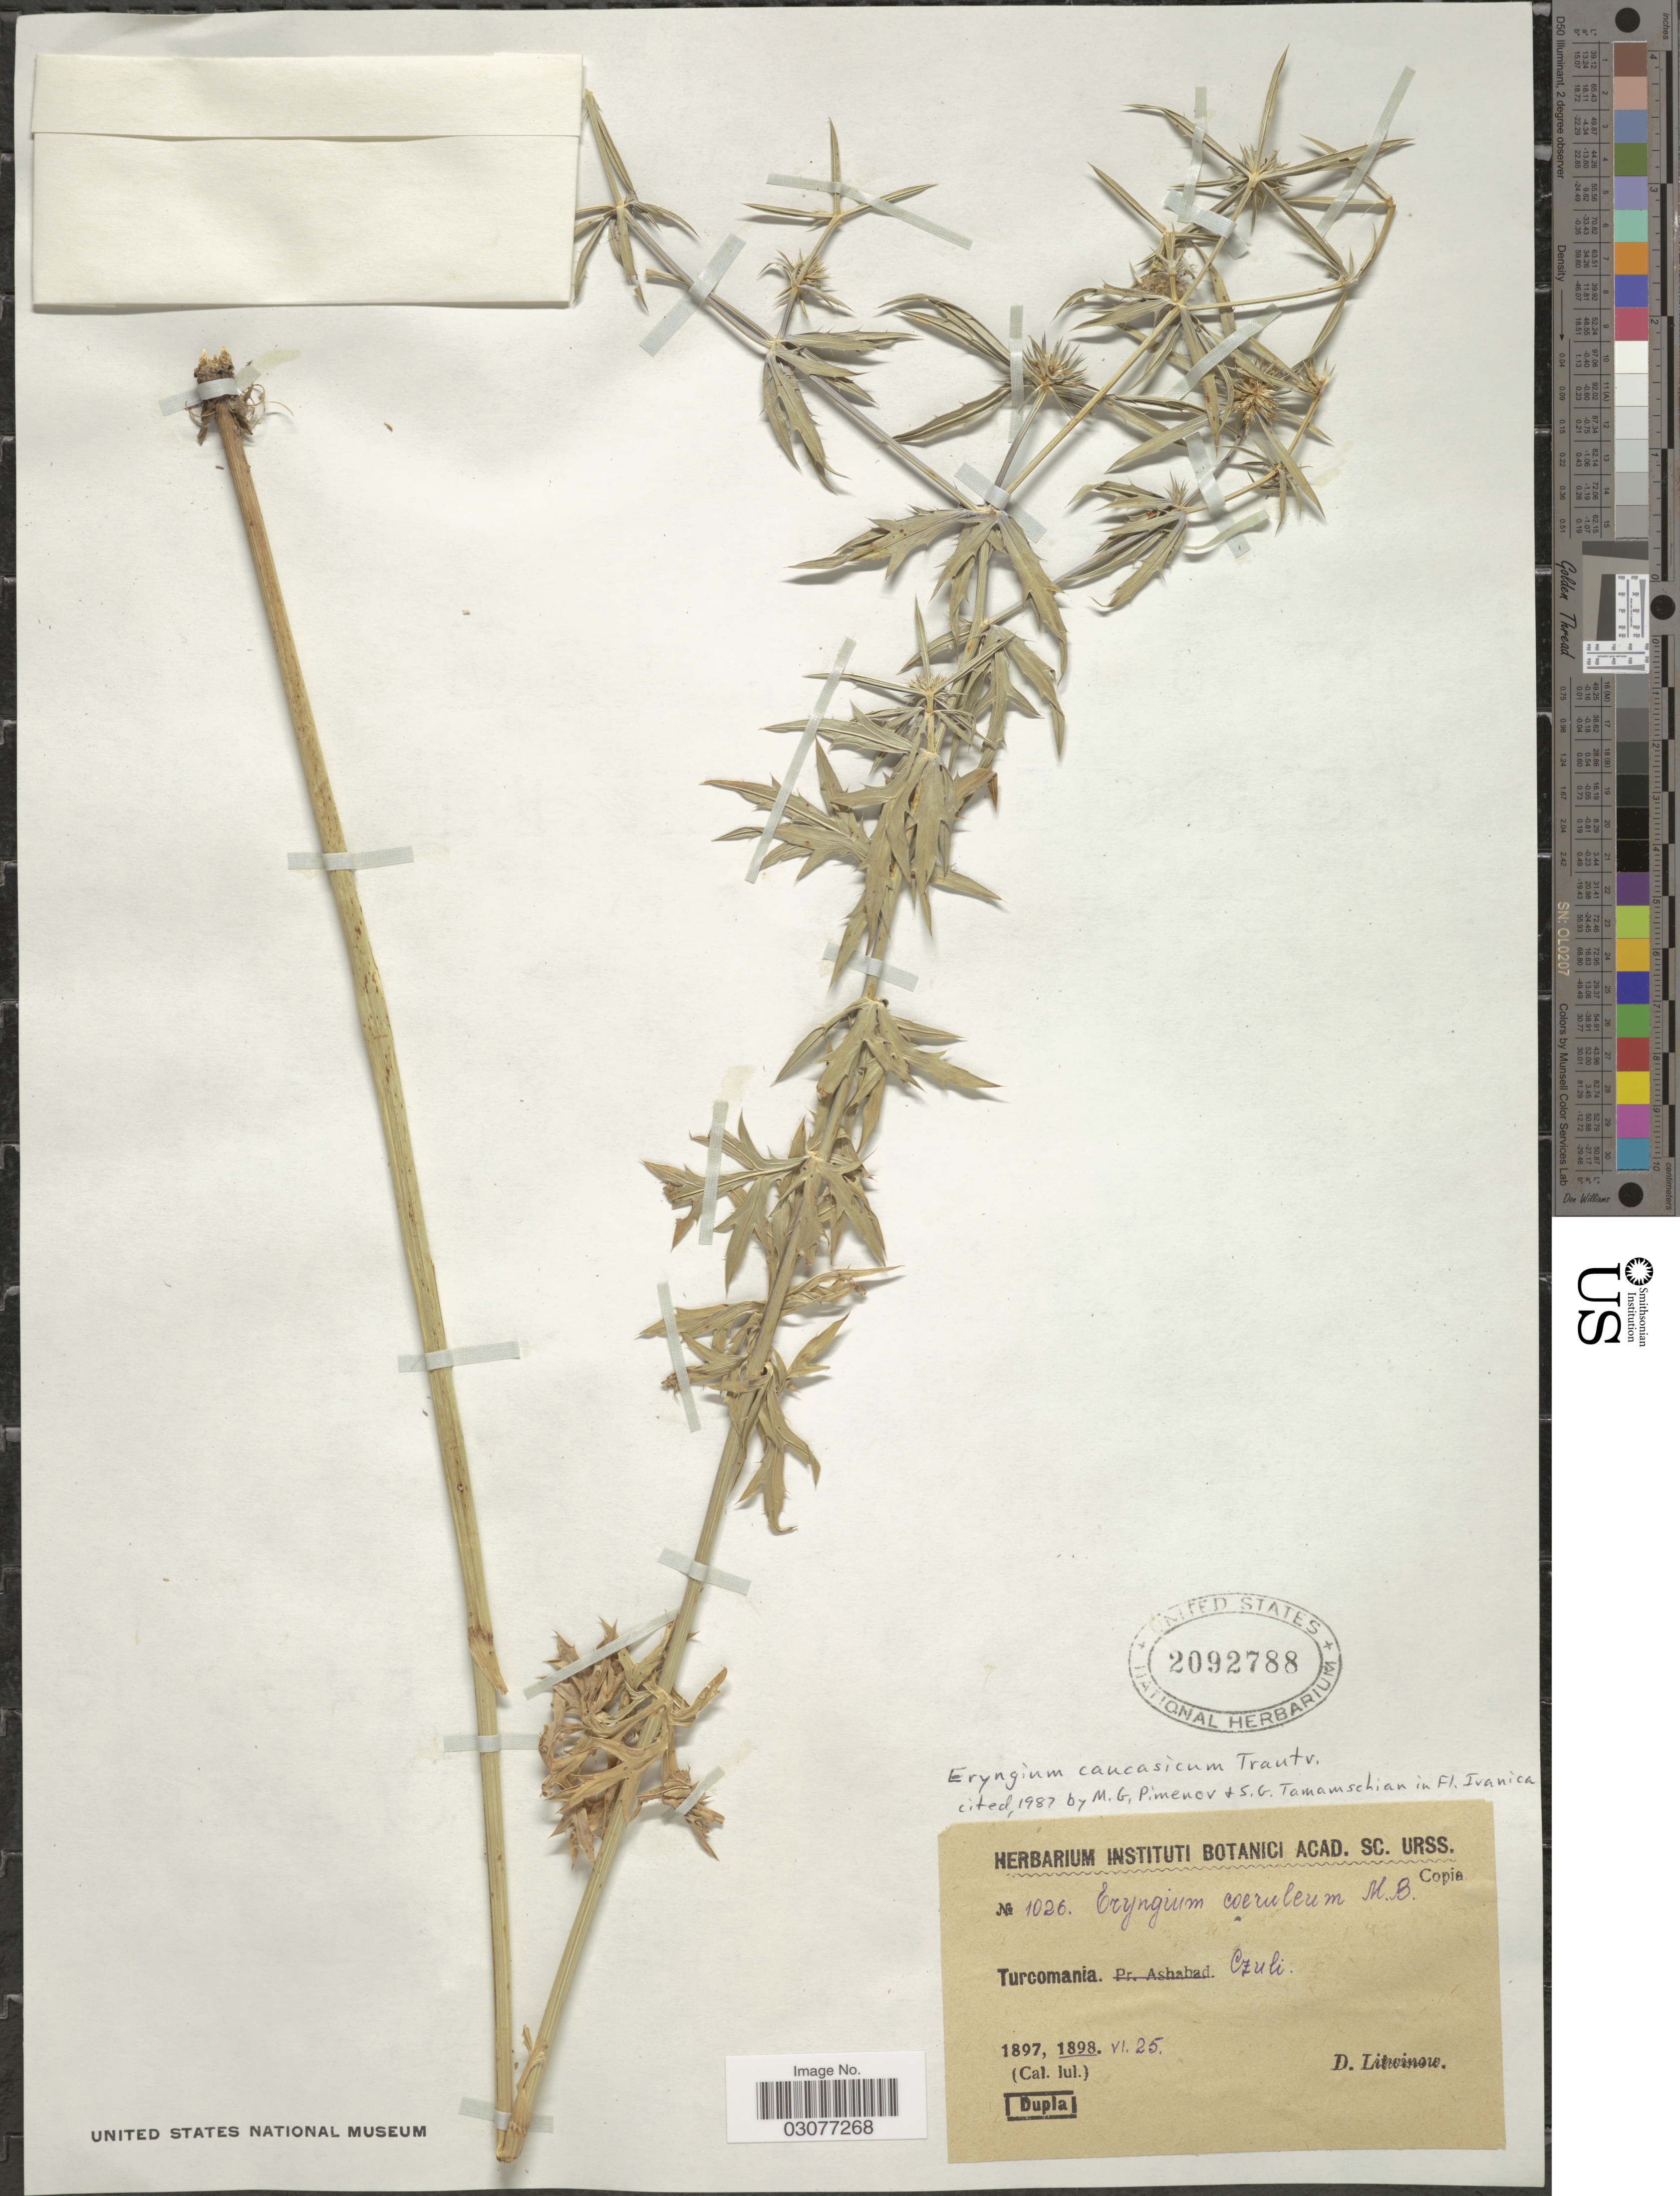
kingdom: Plantae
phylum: Tracheophyta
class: Magnoliopsida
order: Apiales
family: Apiaceae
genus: Eryngium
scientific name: Eryngium caucasicum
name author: Trautv.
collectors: D. Litwinow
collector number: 1026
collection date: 1898-06-25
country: Turkmenistan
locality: Turcomania. Czuli.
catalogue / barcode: US 2092788